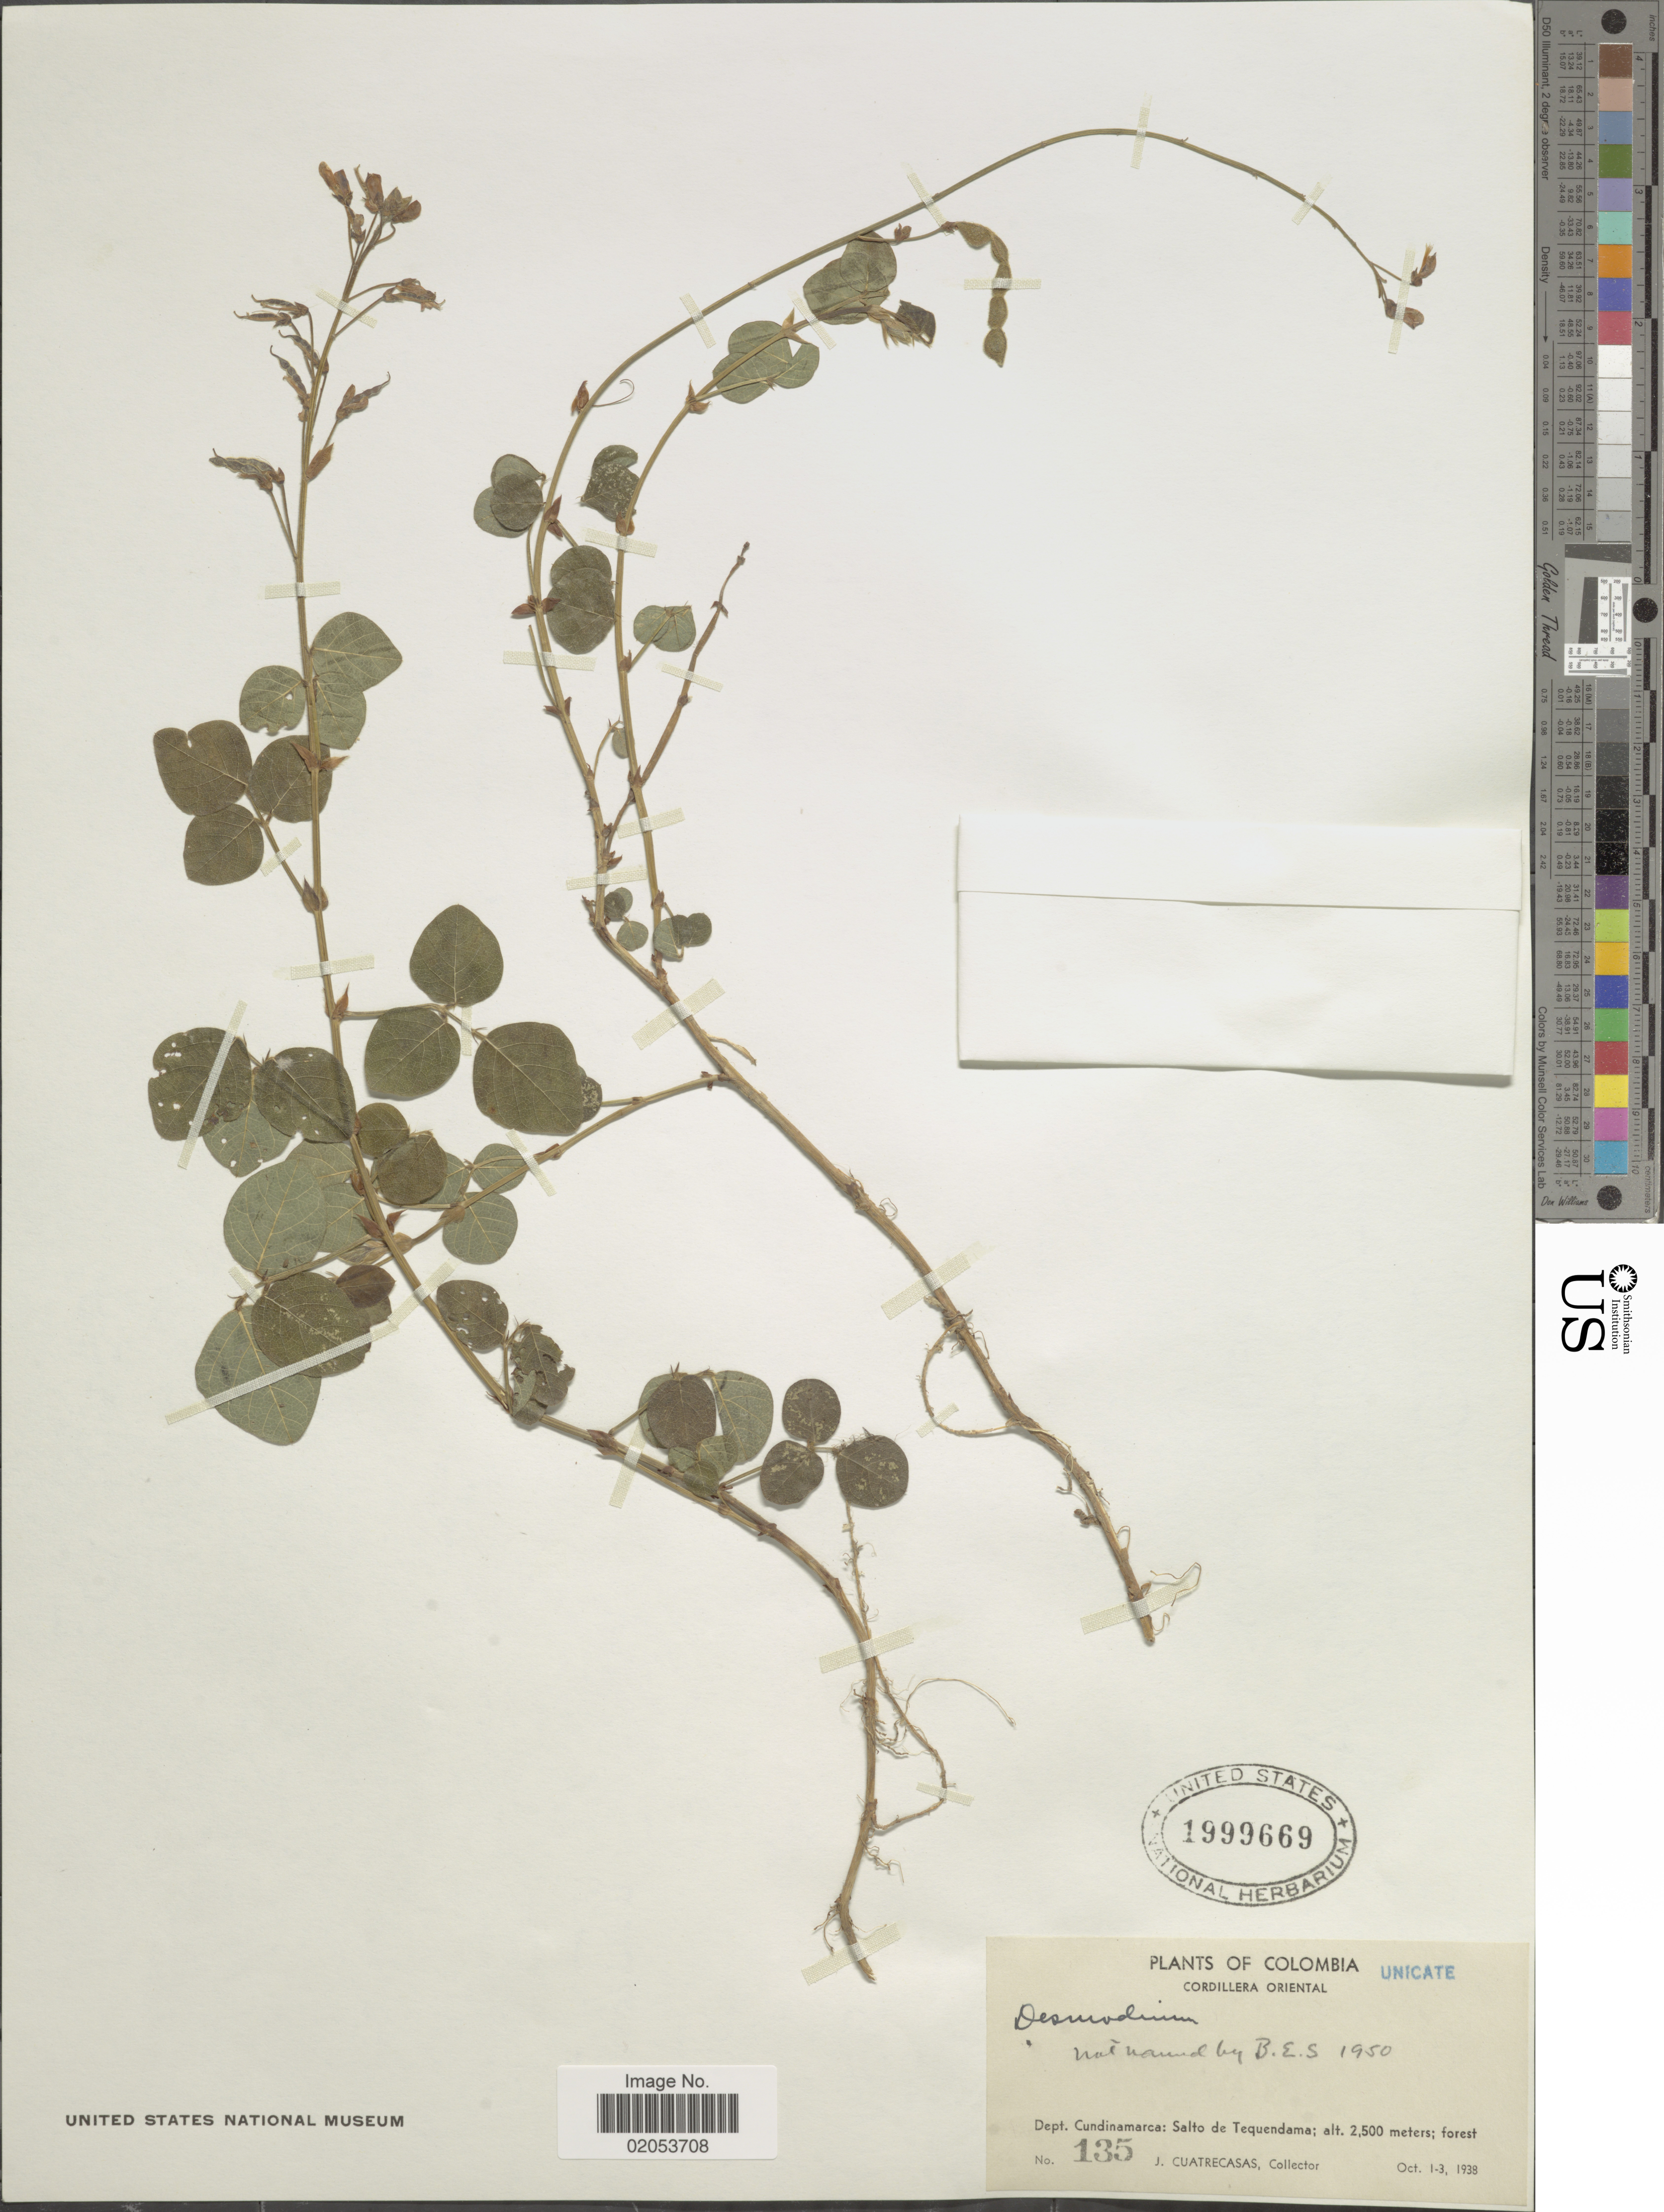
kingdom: Plantae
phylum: Tracheophyta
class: Magnoliopsida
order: Fabales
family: Fabaceae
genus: Desmodium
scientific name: Desmodium molliculum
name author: (Kunth) DC.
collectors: J. Cuatrecasas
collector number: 135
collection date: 1938-10-01/1938-10-03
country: Colombia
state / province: Cundinamarca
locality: Salto de Tequendama, Cordillera Oriental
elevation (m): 2500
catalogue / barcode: US 1999669